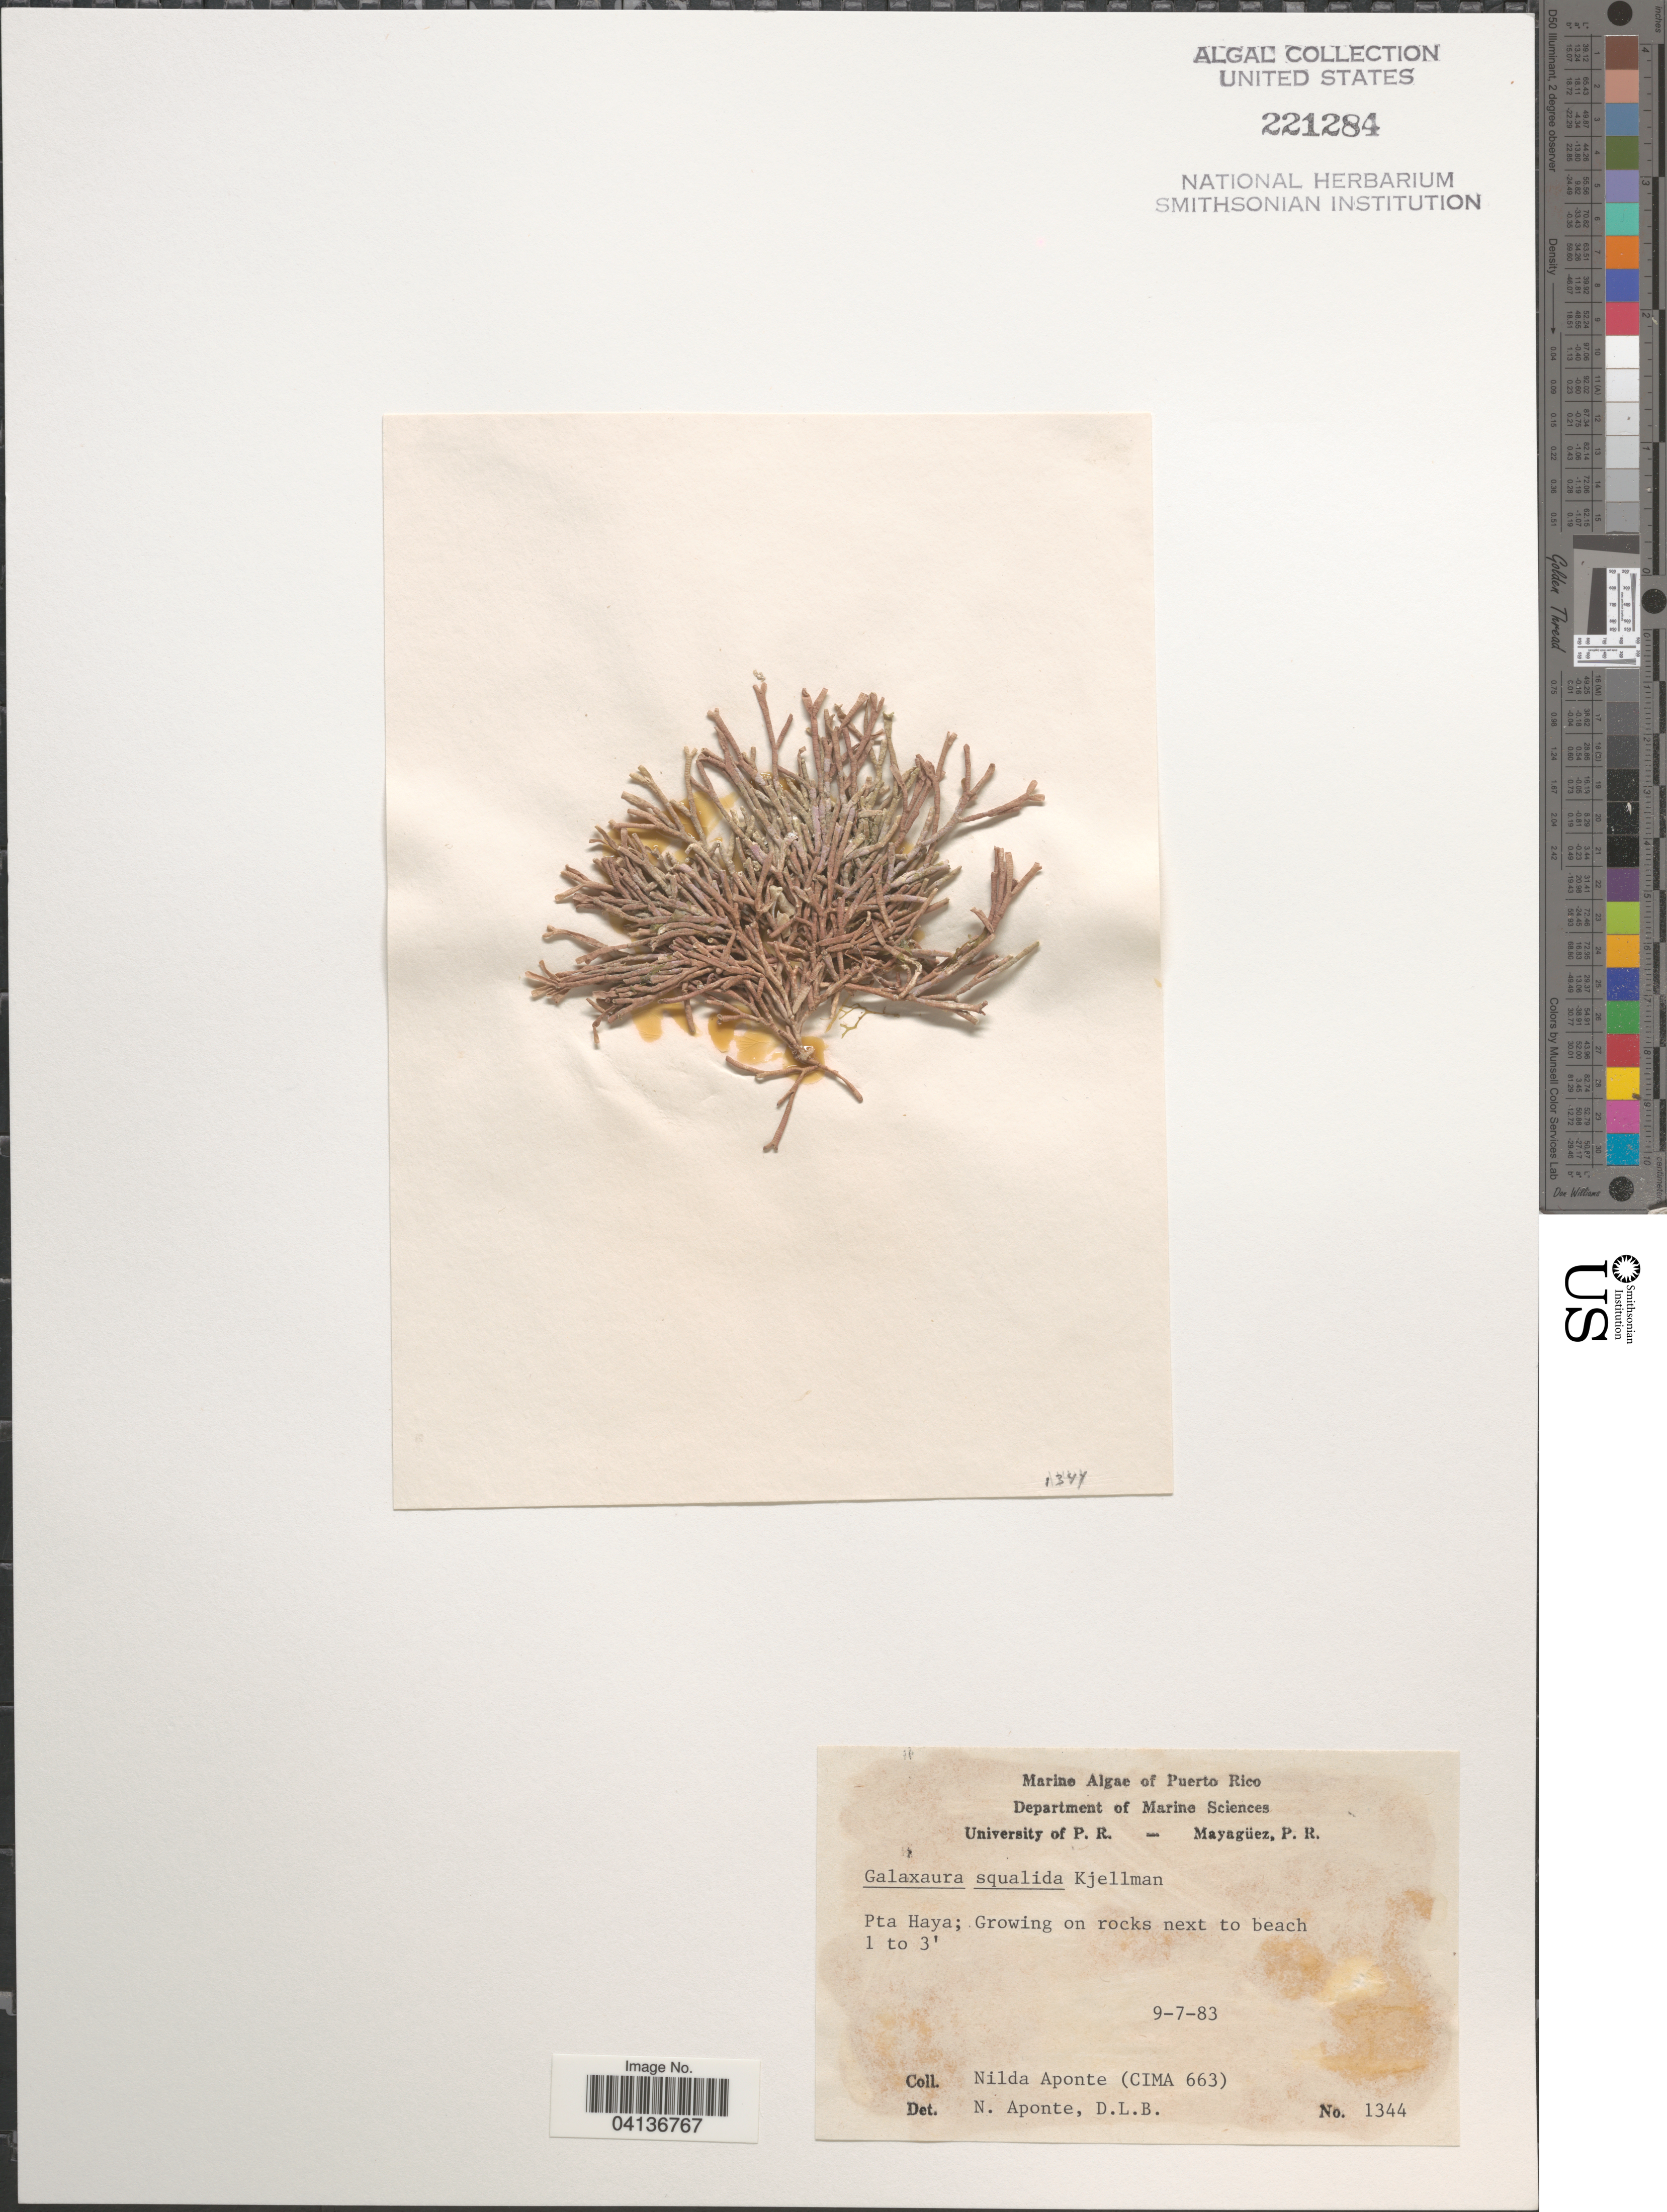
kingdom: Plantae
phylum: Rhodophyta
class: Florideophyceae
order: Nemaliales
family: Galaxauraceae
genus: Galaxaura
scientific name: Galaxaura rugosa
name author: (Ellis & Sol.) J.V.Lamouroux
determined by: Algae name updating Project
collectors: N. E. Aponte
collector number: CIMA663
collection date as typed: Transcribed d/m/y: 9/7/83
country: Puerto Rico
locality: Pta Haya.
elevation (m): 0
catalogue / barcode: US 221284